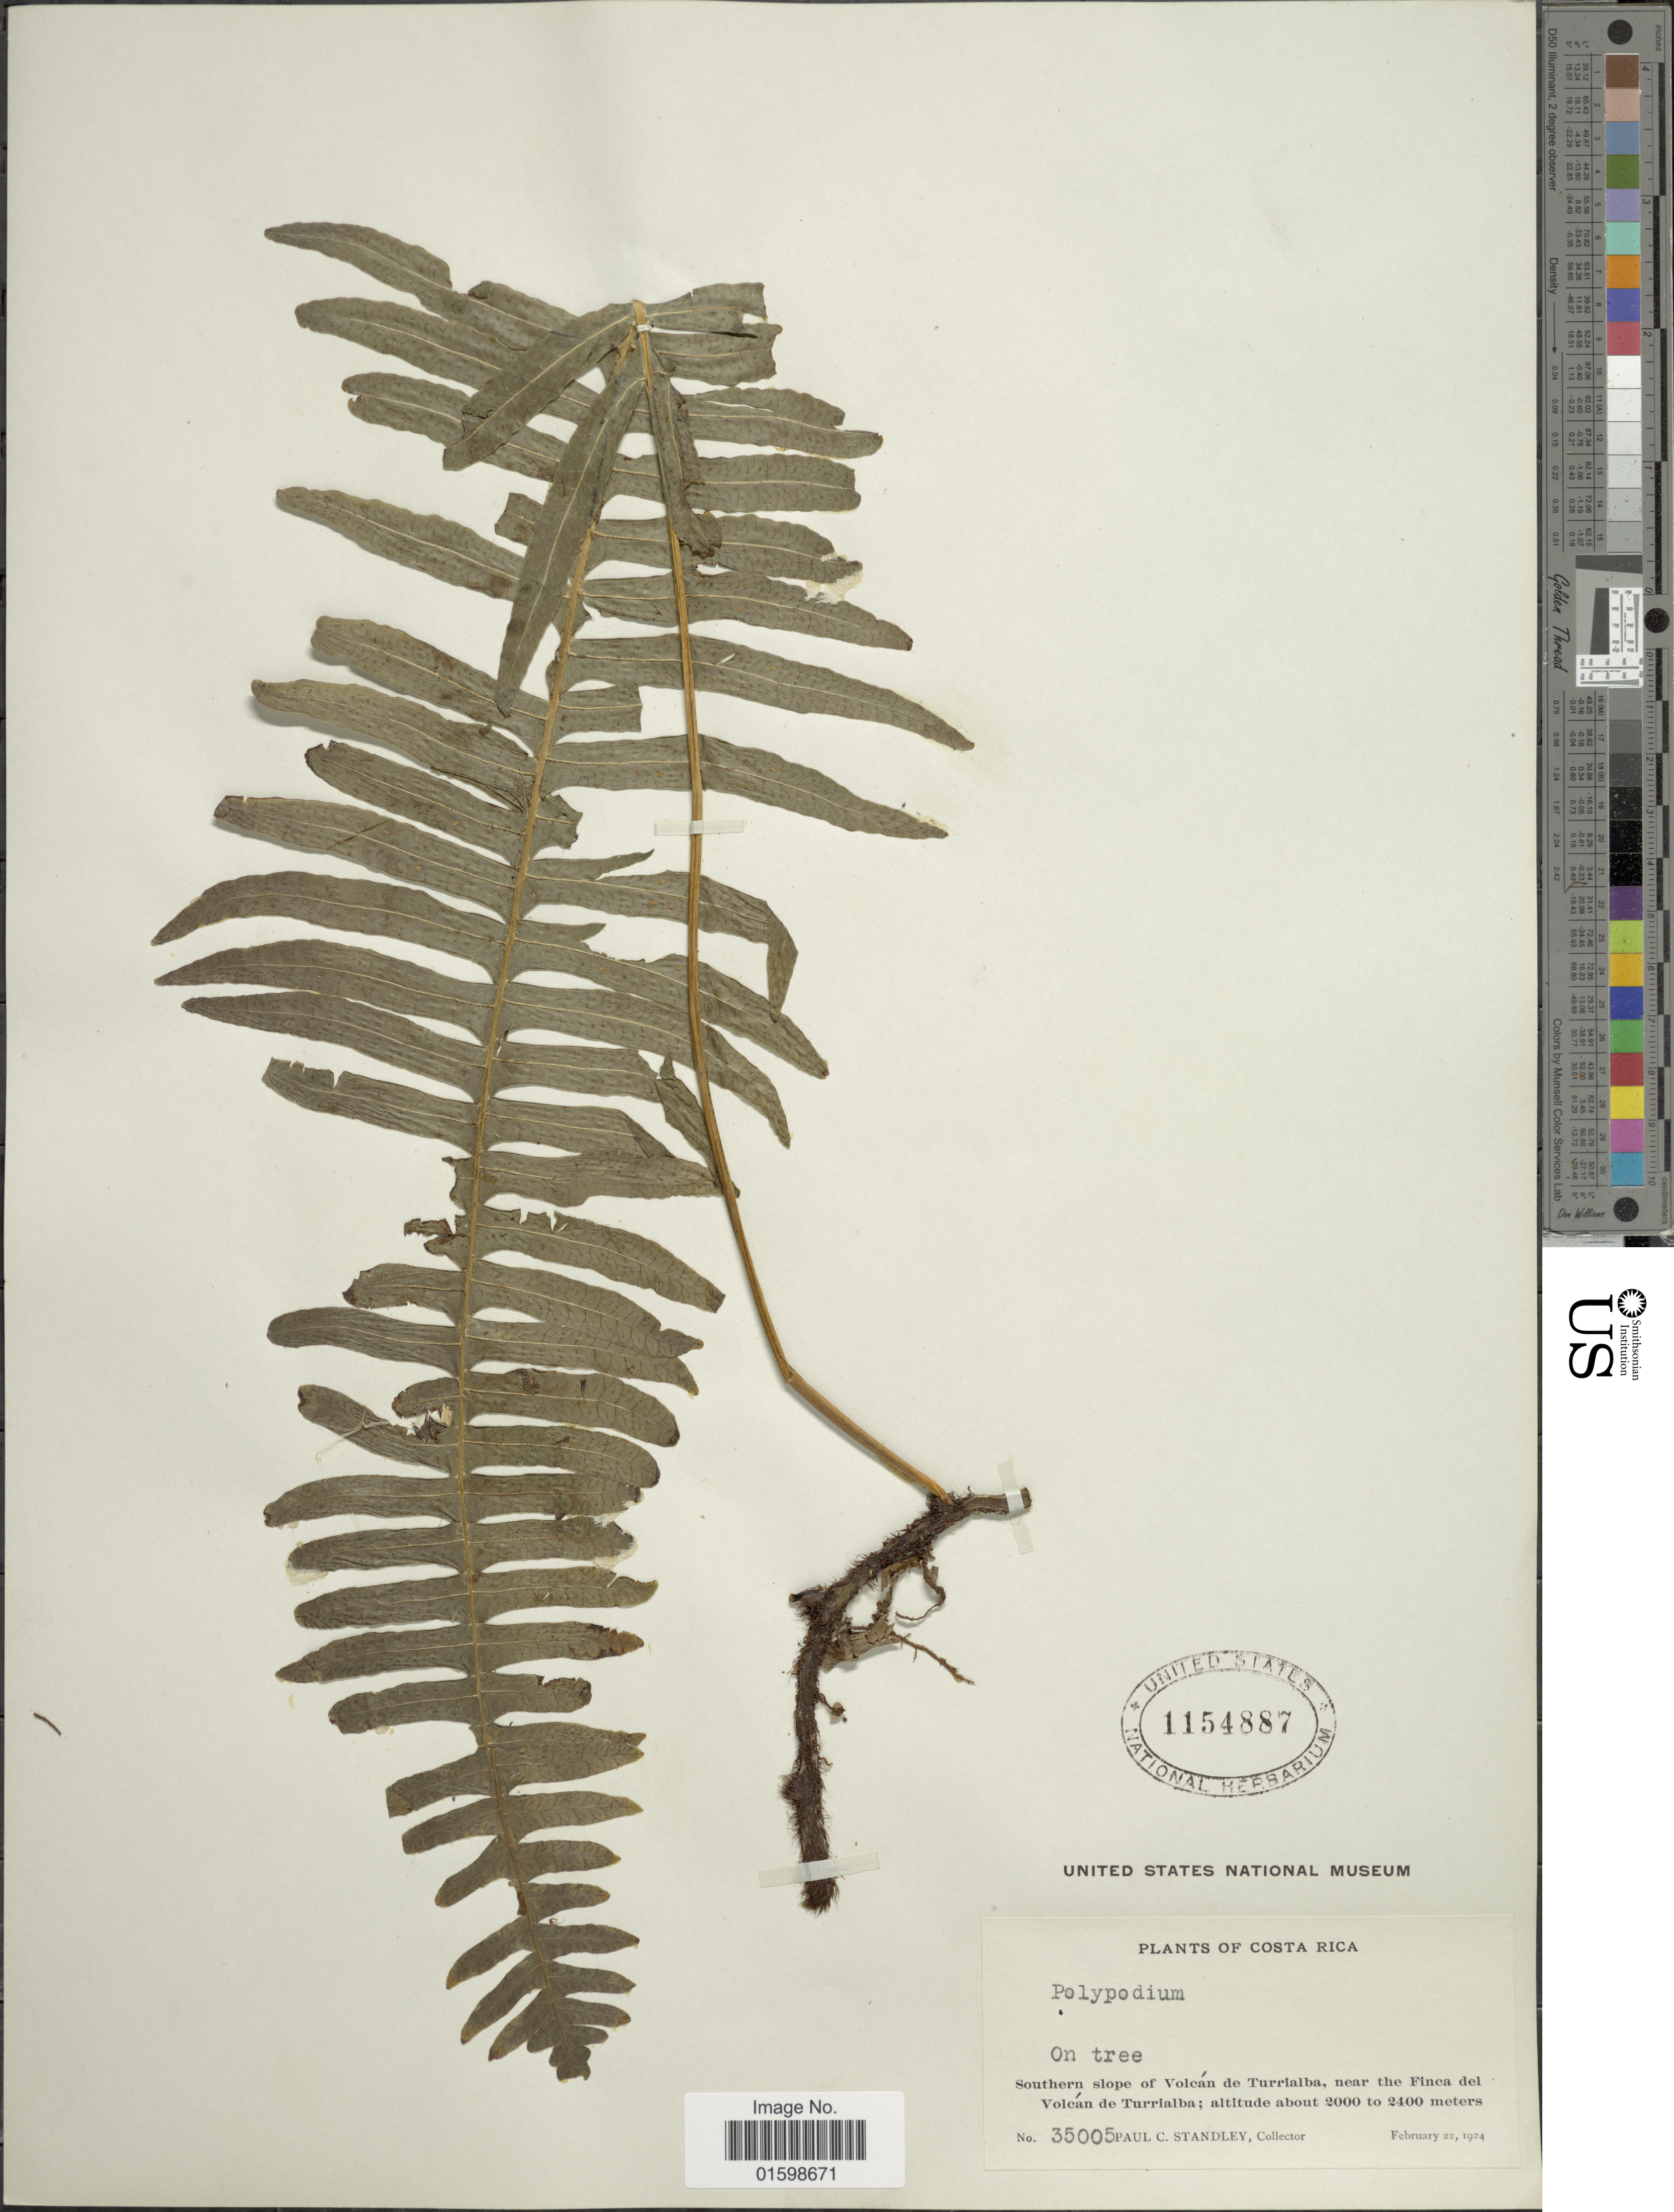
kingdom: Plantae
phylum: Tracheophyta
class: Polypodiopsida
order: Polypodiales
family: Polypodiaceae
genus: Pleopeltis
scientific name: Pleopeltis wiesbaurii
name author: (Sodiro) Lellinger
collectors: P. C. Standley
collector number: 35005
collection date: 1924-02-22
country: Costa Rica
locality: On tree, Southern slope of Volcán de Turrialba, near the Finca del Volcán de Turrialba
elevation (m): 2000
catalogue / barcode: US 1154887